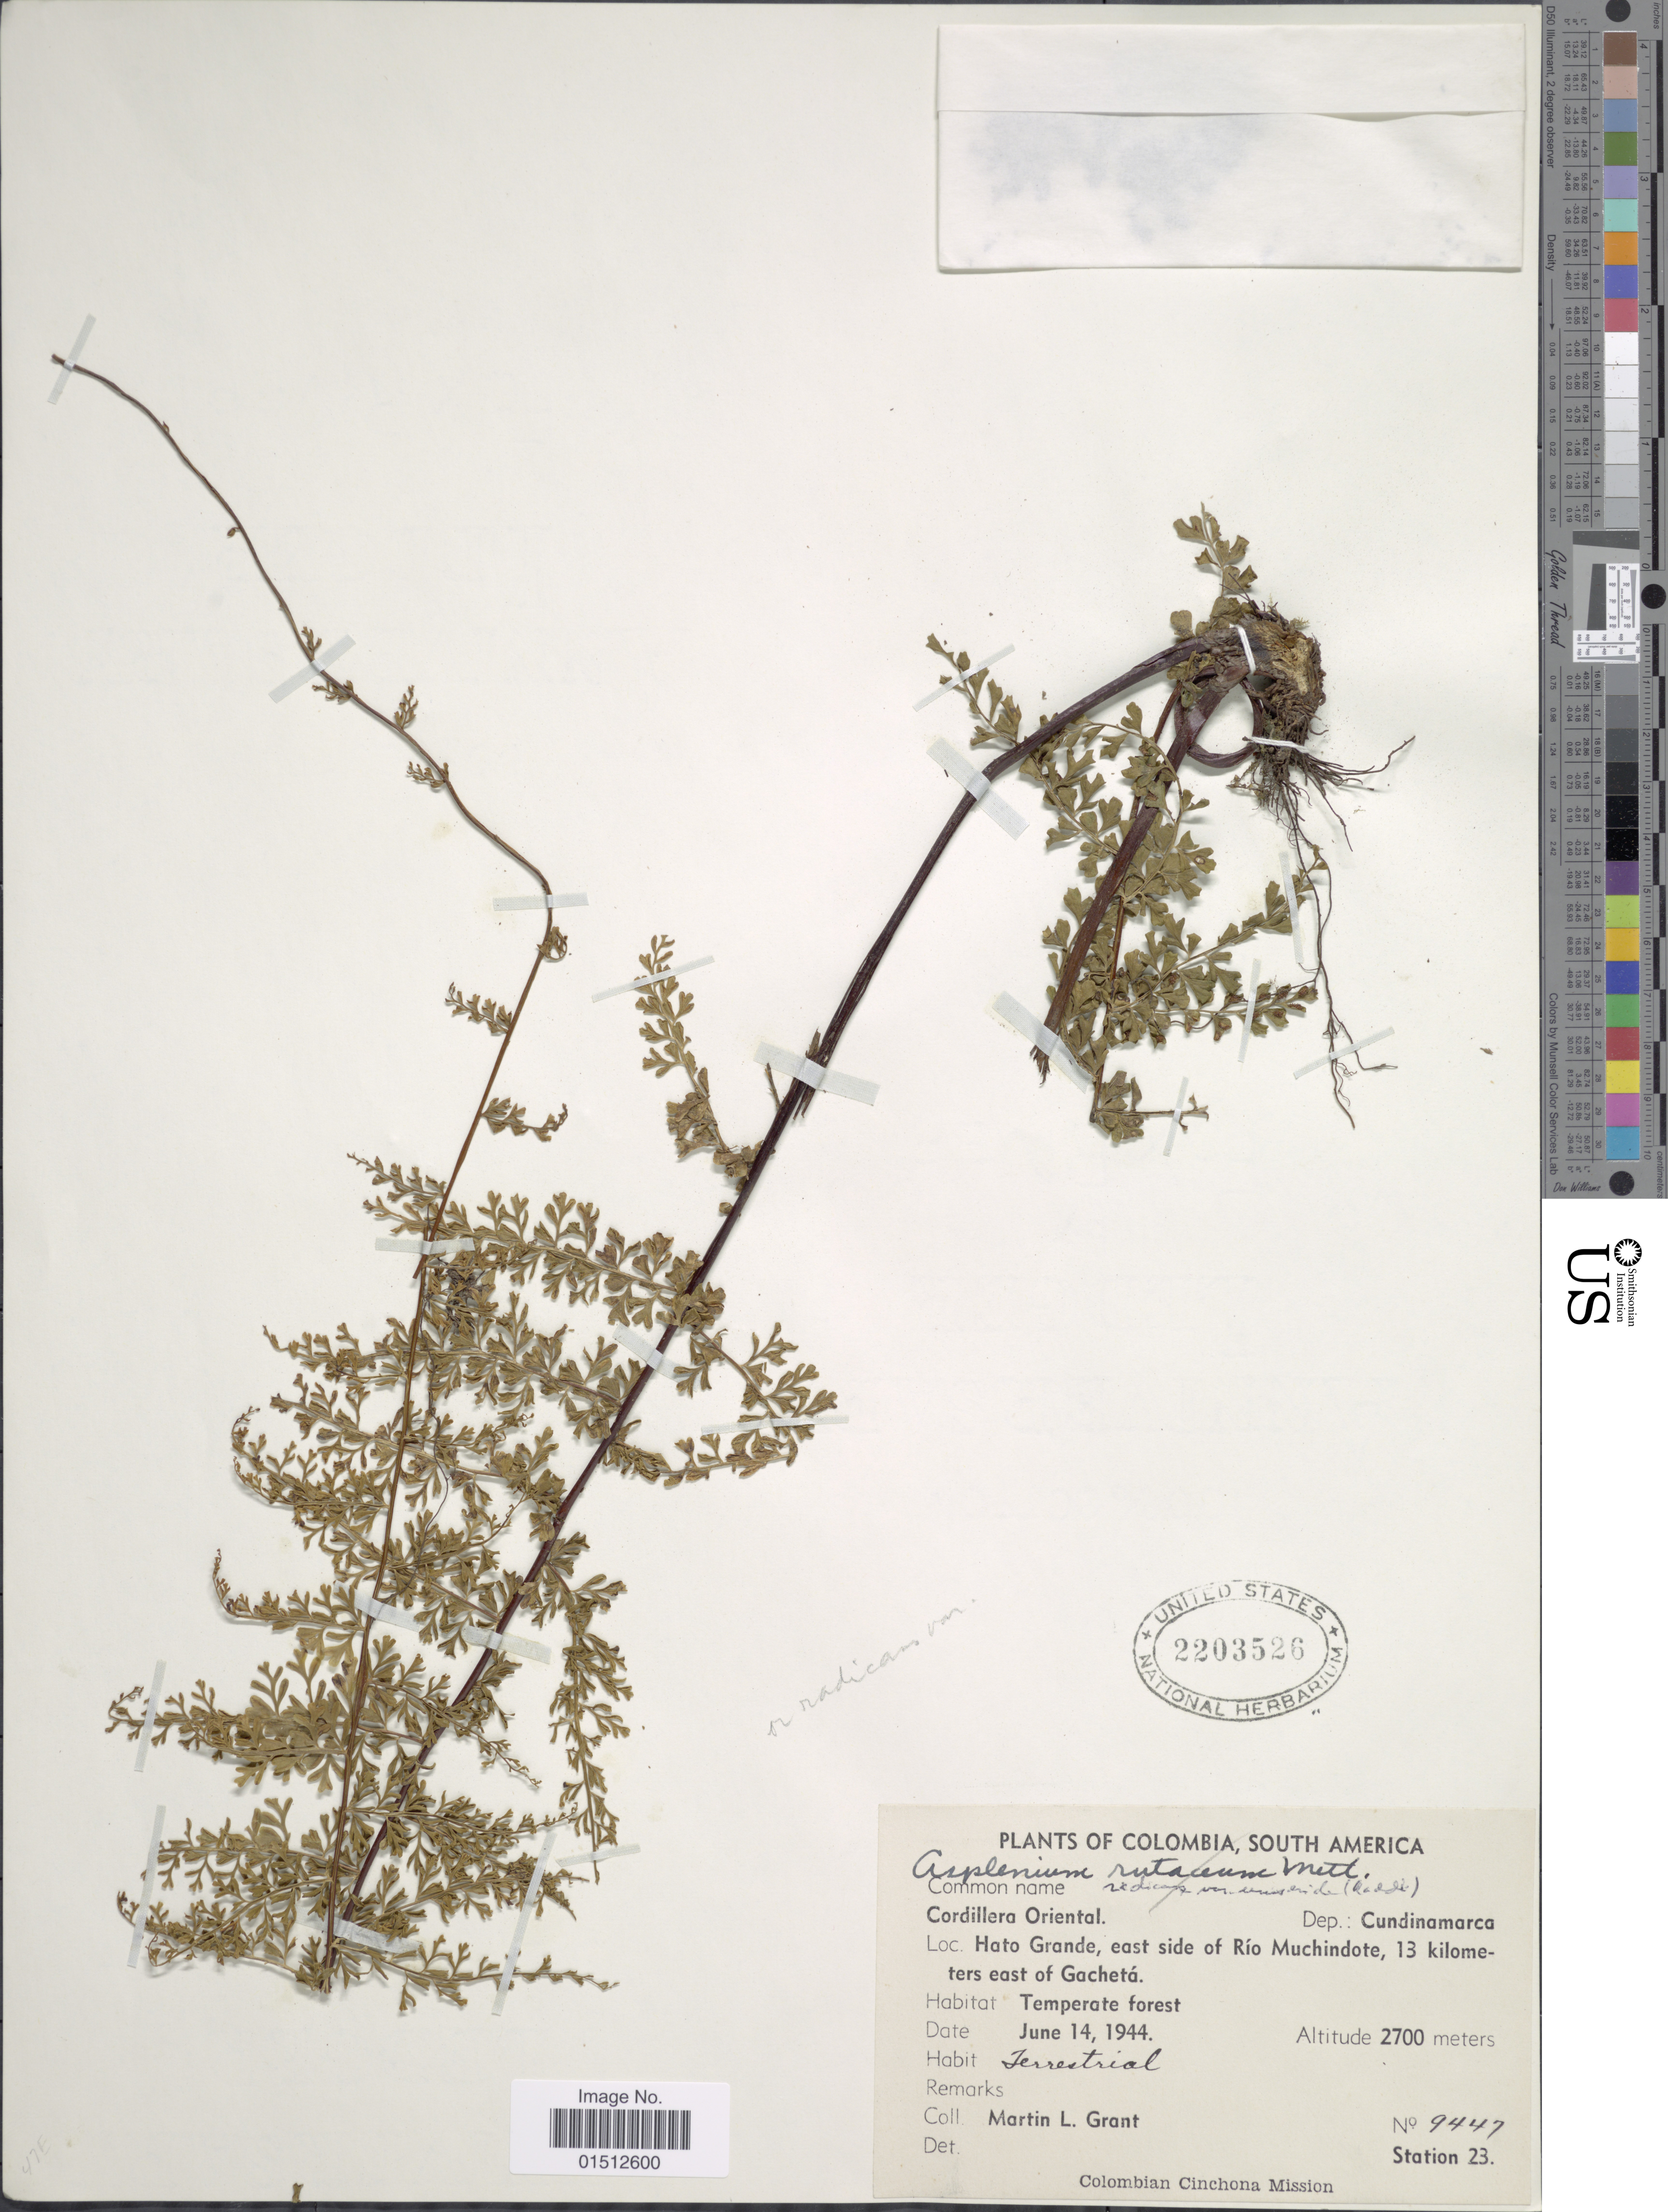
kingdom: Plantae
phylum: Tracheophyta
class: Polypodiopsida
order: Polypodiales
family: Aspleniaceae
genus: Asplenium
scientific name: Asplenium radicans var. uniserale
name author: (Raddi) L.D. Gómez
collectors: M. L. Grant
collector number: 9447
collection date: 1944-06-14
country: Colombia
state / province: Cundinamarca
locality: Colombia, South America. Cordillera Oriental, Dep.: Cundinamara, Hato Grande, east side of Rio Muchindote, 13 kilometers east of Gacheta.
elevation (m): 2700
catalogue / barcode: US 2203526